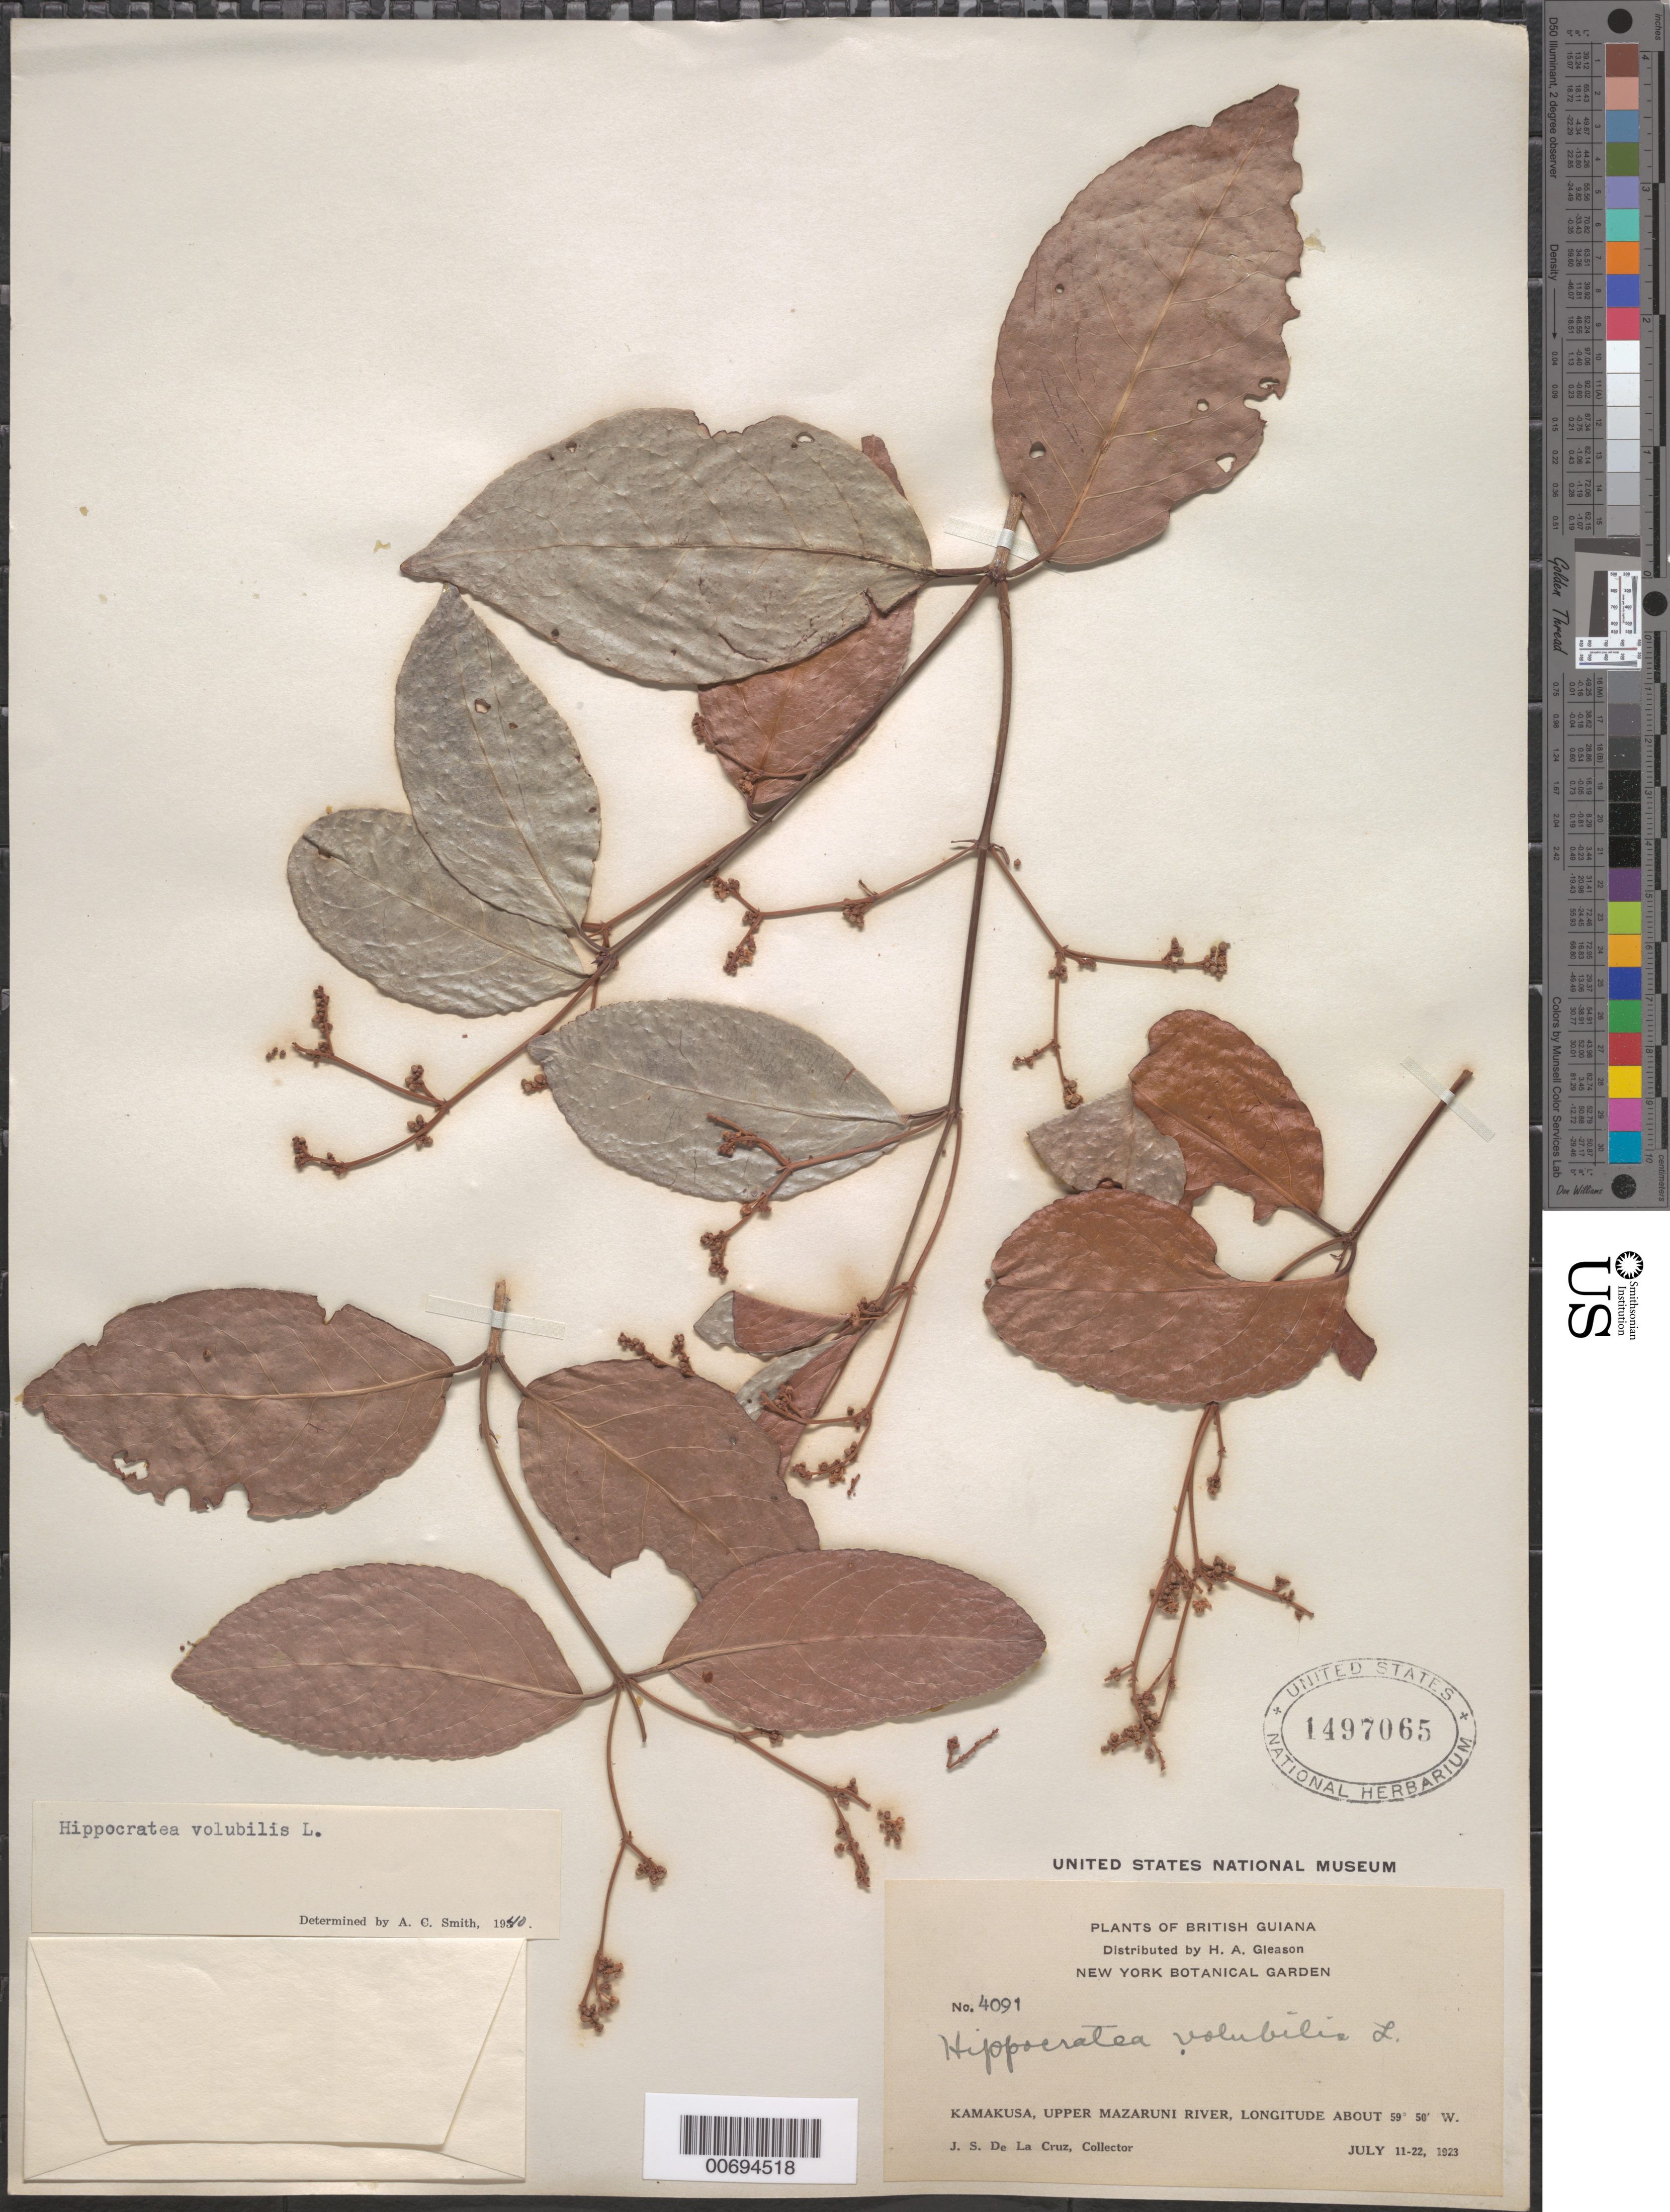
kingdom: Plantae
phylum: Tracheophyta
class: Magnoliopsida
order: Celastrales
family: Celastraceae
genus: Hippocratea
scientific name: Hippocratea volubilis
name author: L.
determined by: Smith, A. C.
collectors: J. S. de la Cruz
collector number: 4091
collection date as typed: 11-Jul-23 to 22-Jul-23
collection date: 1923-07-11/1923-07-22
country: Guyana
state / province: Cuyuni-Mazaruni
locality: Kamakusa, Upper Mazaruni R.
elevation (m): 100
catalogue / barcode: US 1497065